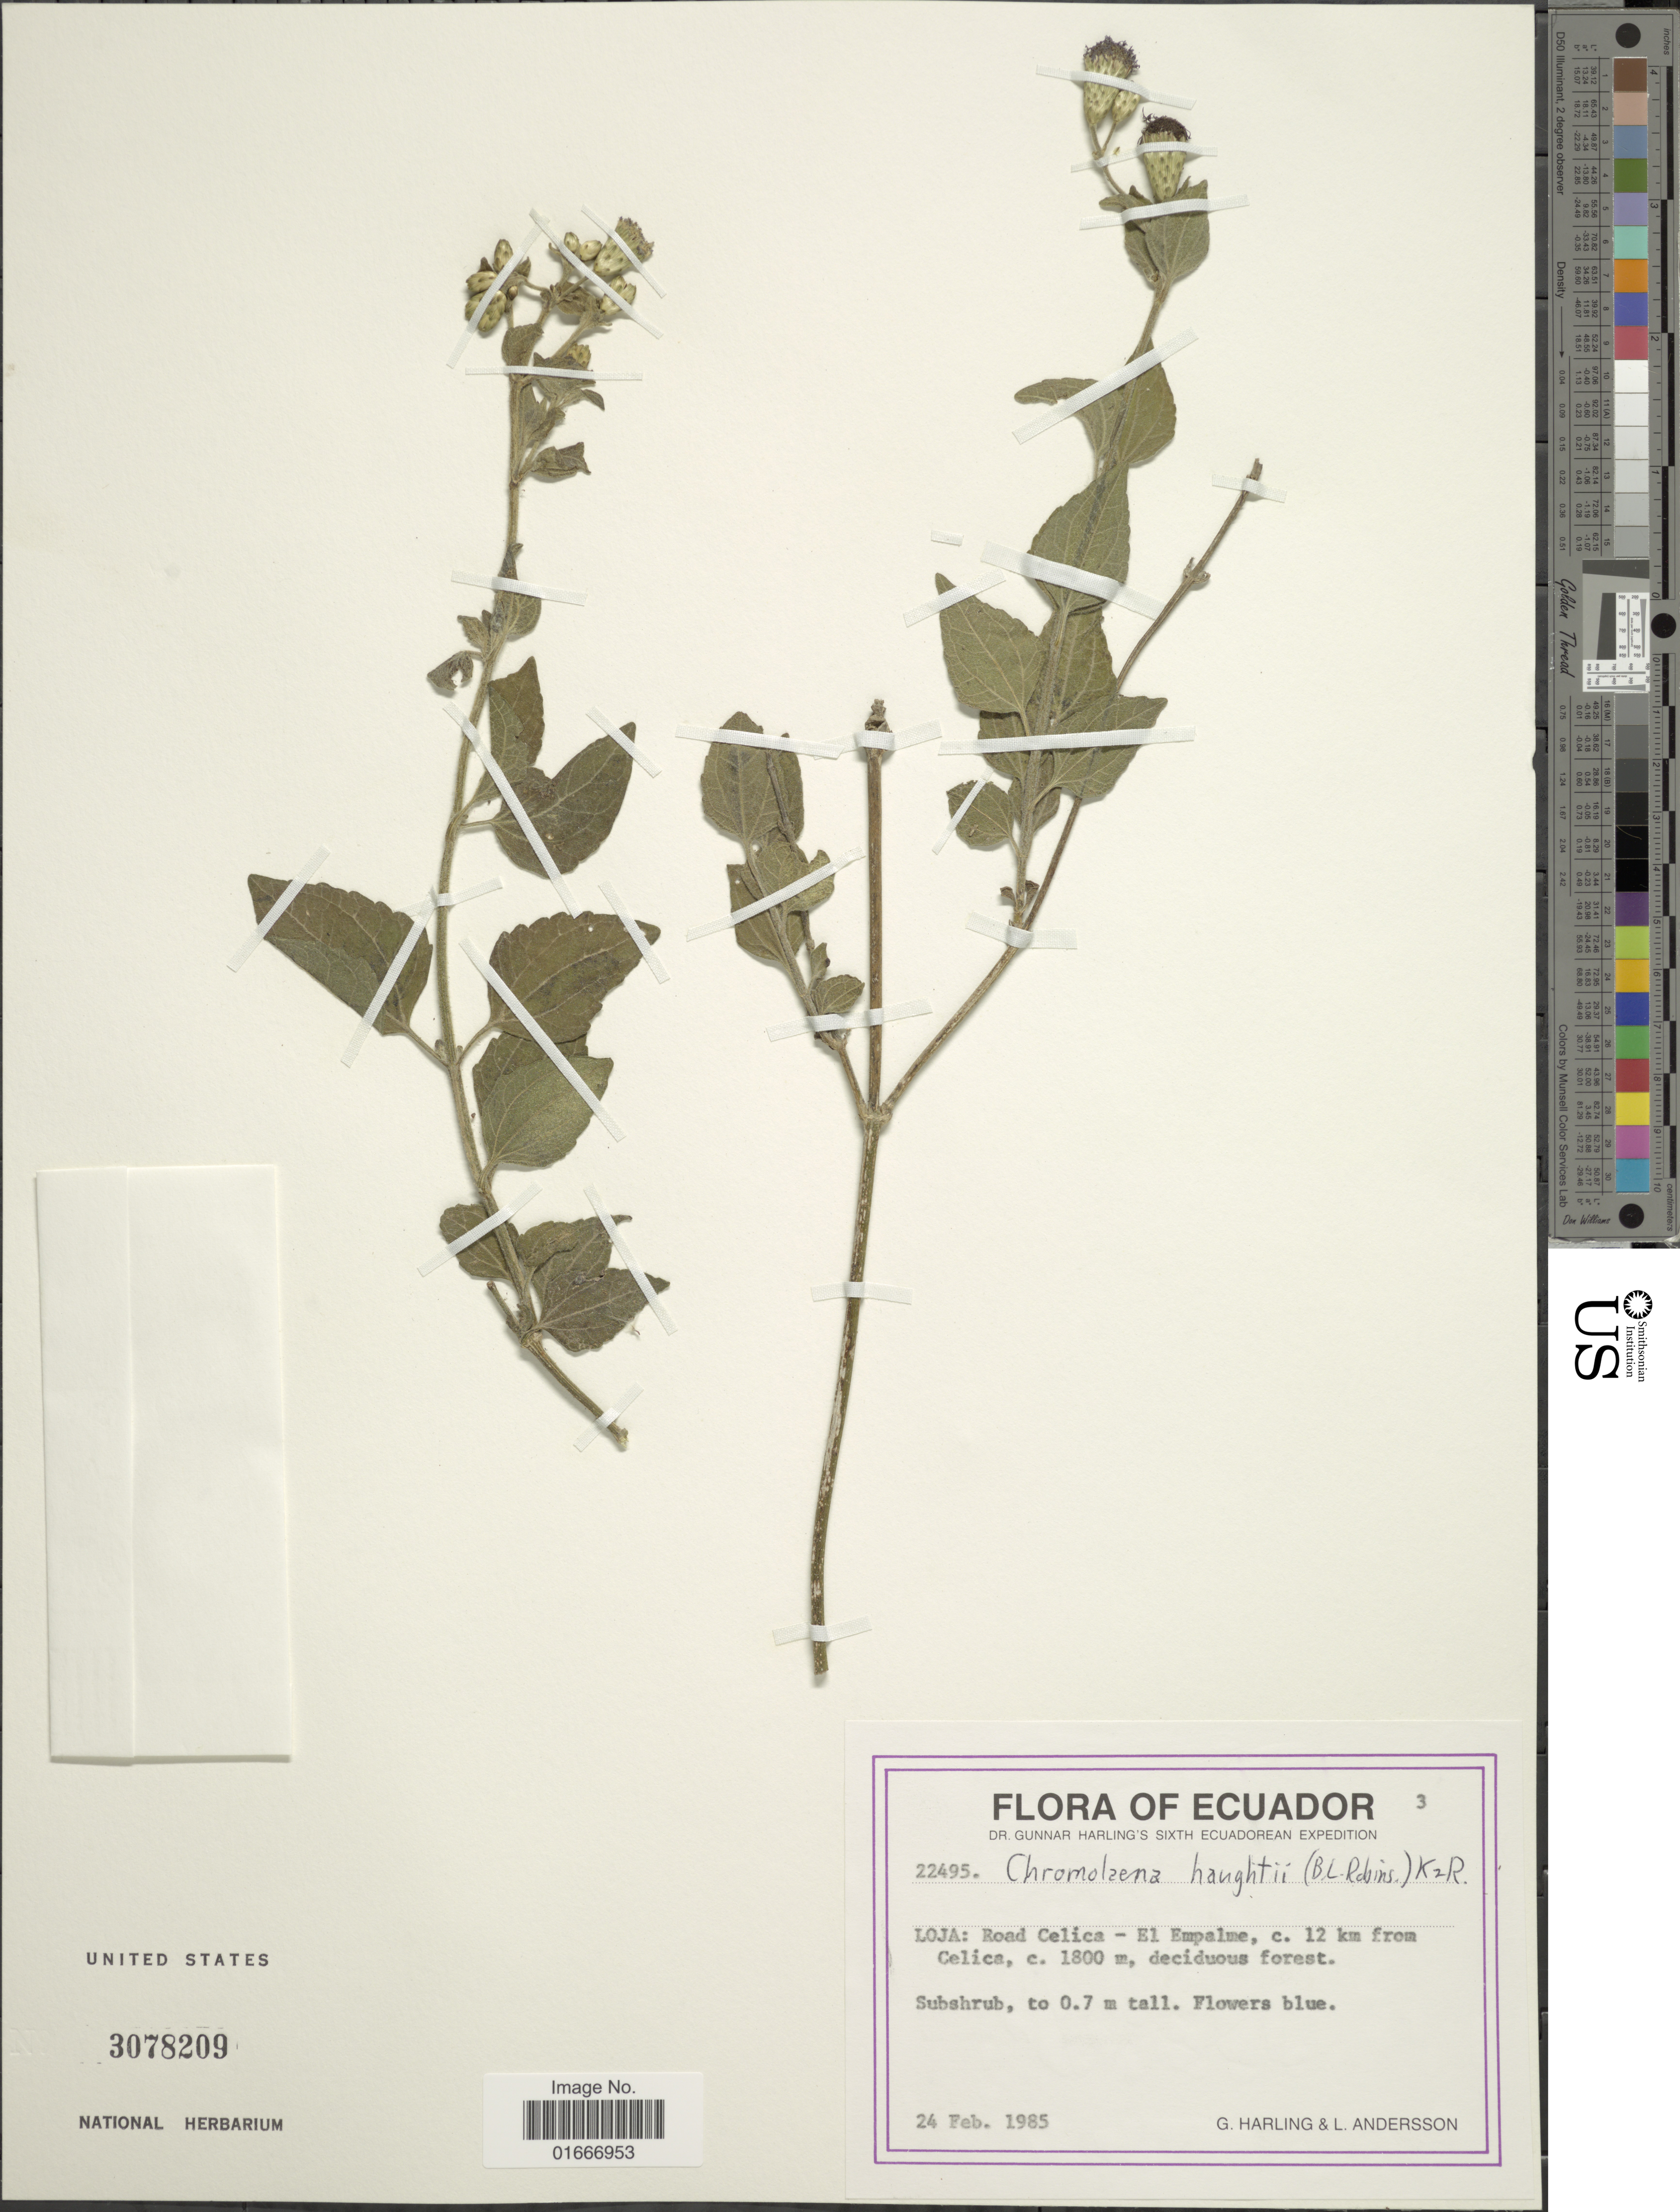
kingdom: Plantae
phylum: Tracheophyta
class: Magnoliopsida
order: Asterales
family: Asteraceae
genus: Chromolaena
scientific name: Chromolaena serratuloides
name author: (Kunth) R.M. King & H. Rob.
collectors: G. Harling & L. Andersson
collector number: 22495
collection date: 1985-02-24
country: Ecuador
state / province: Loja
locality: Road Celica -El Empalme, c. 12 km from Celica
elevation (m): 1800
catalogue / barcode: US 3078209